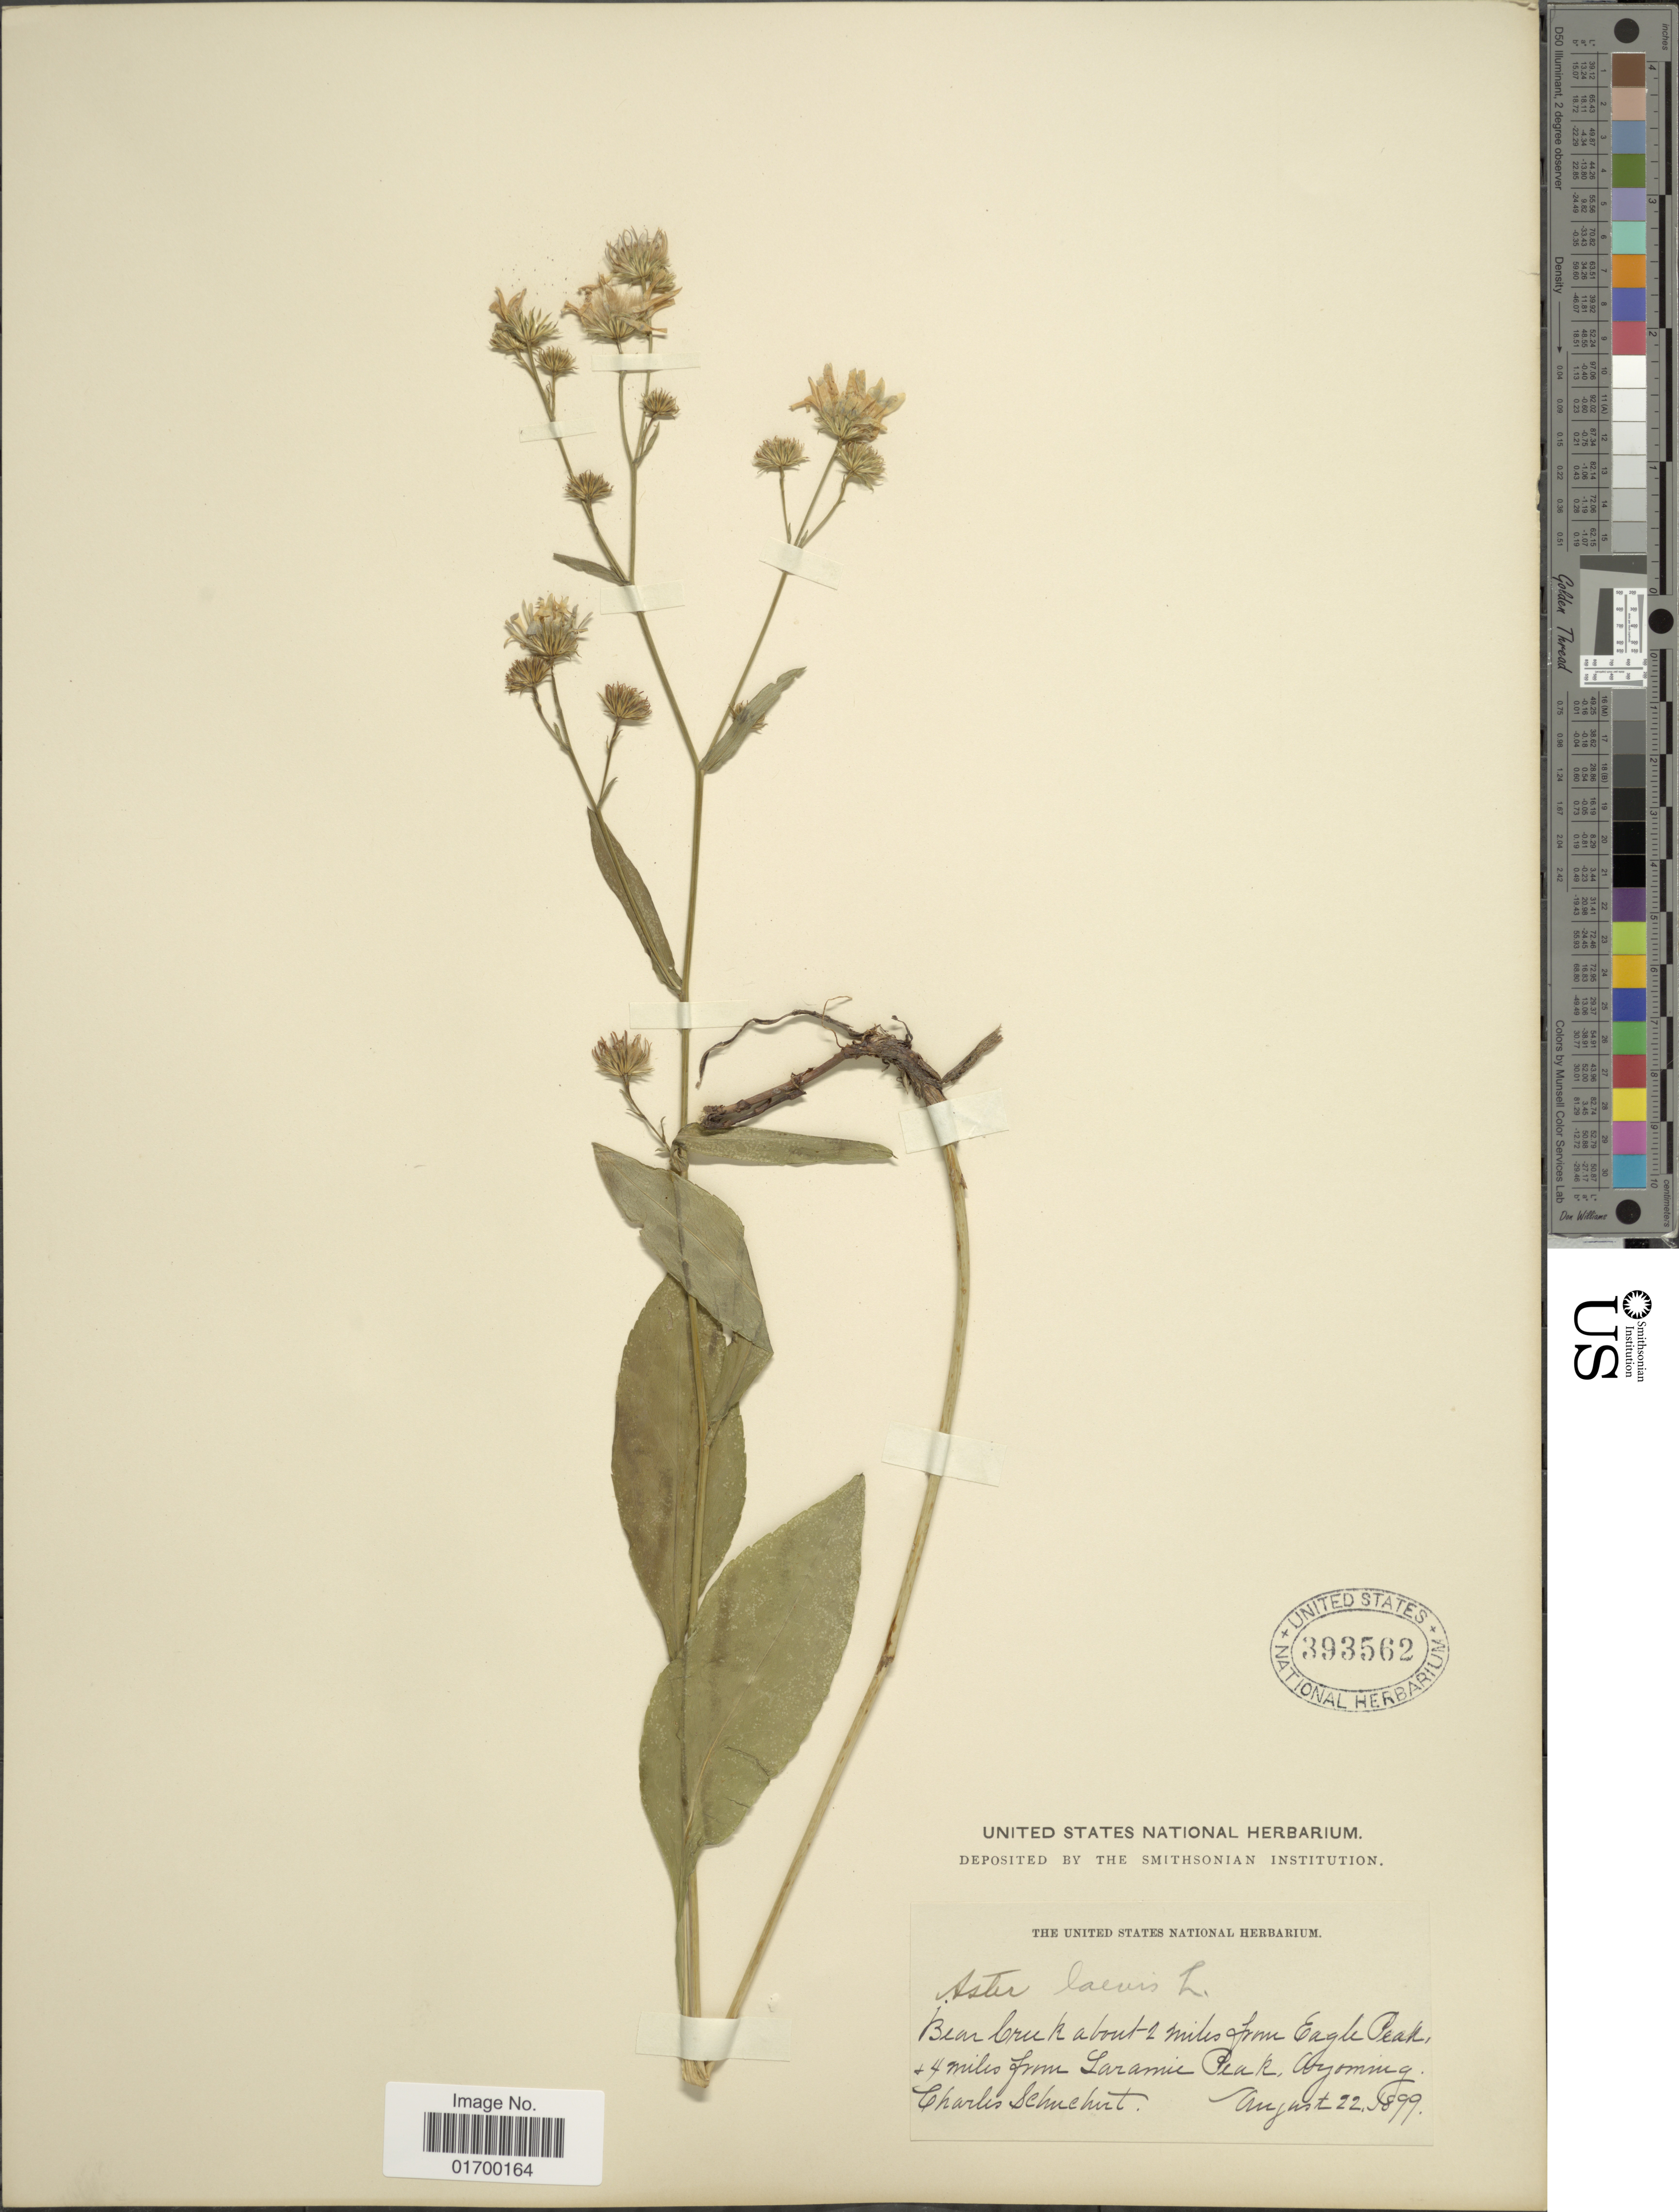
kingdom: Plantae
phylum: Tracheophyta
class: Magnoliopsida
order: Asterales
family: Asteraceae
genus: Symphyotrichum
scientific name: Symphyotrichum laeve var. geyeri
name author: (A. Gray) G.L. Nesom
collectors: C. Schuchert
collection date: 1899-08-22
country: United States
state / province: Wyoming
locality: Bear Creek about 2 miles from Eagle Peak, + 4 miles from Laramie Peak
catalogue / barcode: US 393562